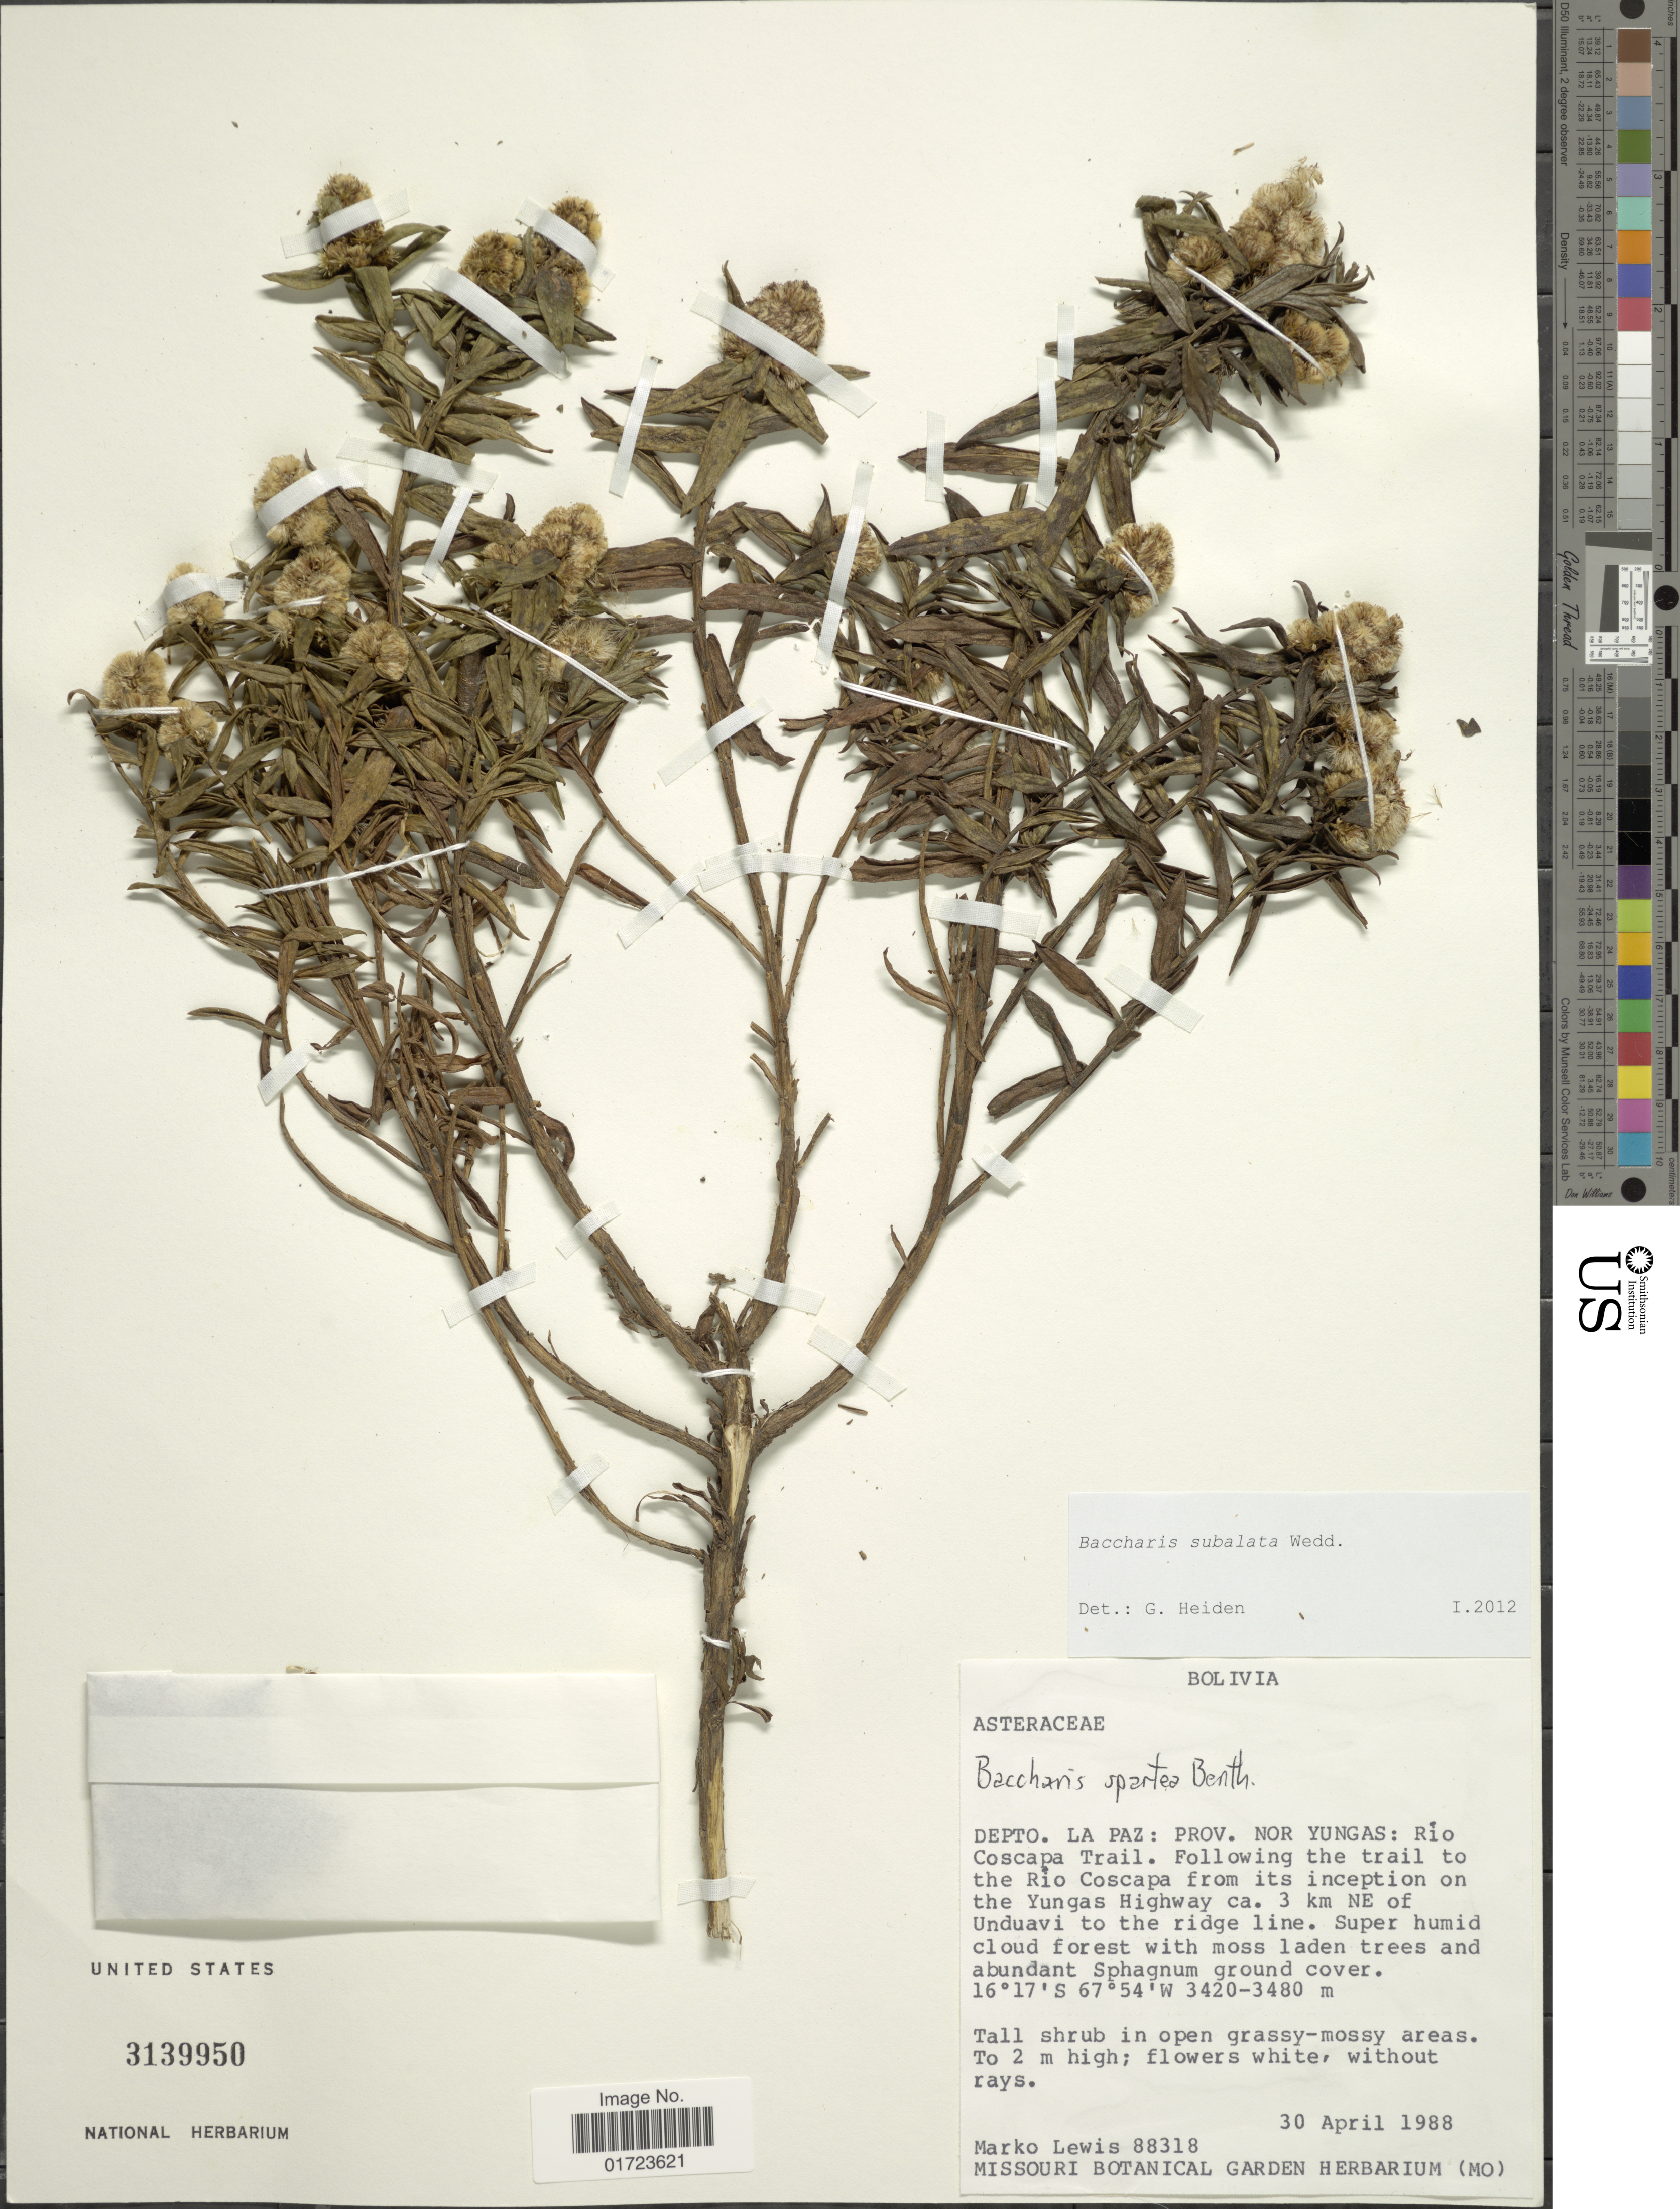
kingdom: Plantae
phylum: Tracheophyta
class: Magnoliopsida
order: Asterales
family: Asteraceae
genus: Baccharis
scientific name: Baccharis subalata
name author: Wedd.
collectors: M. A. Lewis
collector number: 88318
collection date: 1988-04-30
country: Bolivia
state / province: La Paz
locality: Depto. La Paz.: Prov. Nor Yungas: Rio Coscapa Trail.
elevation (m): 3420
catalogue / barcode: US 3139950